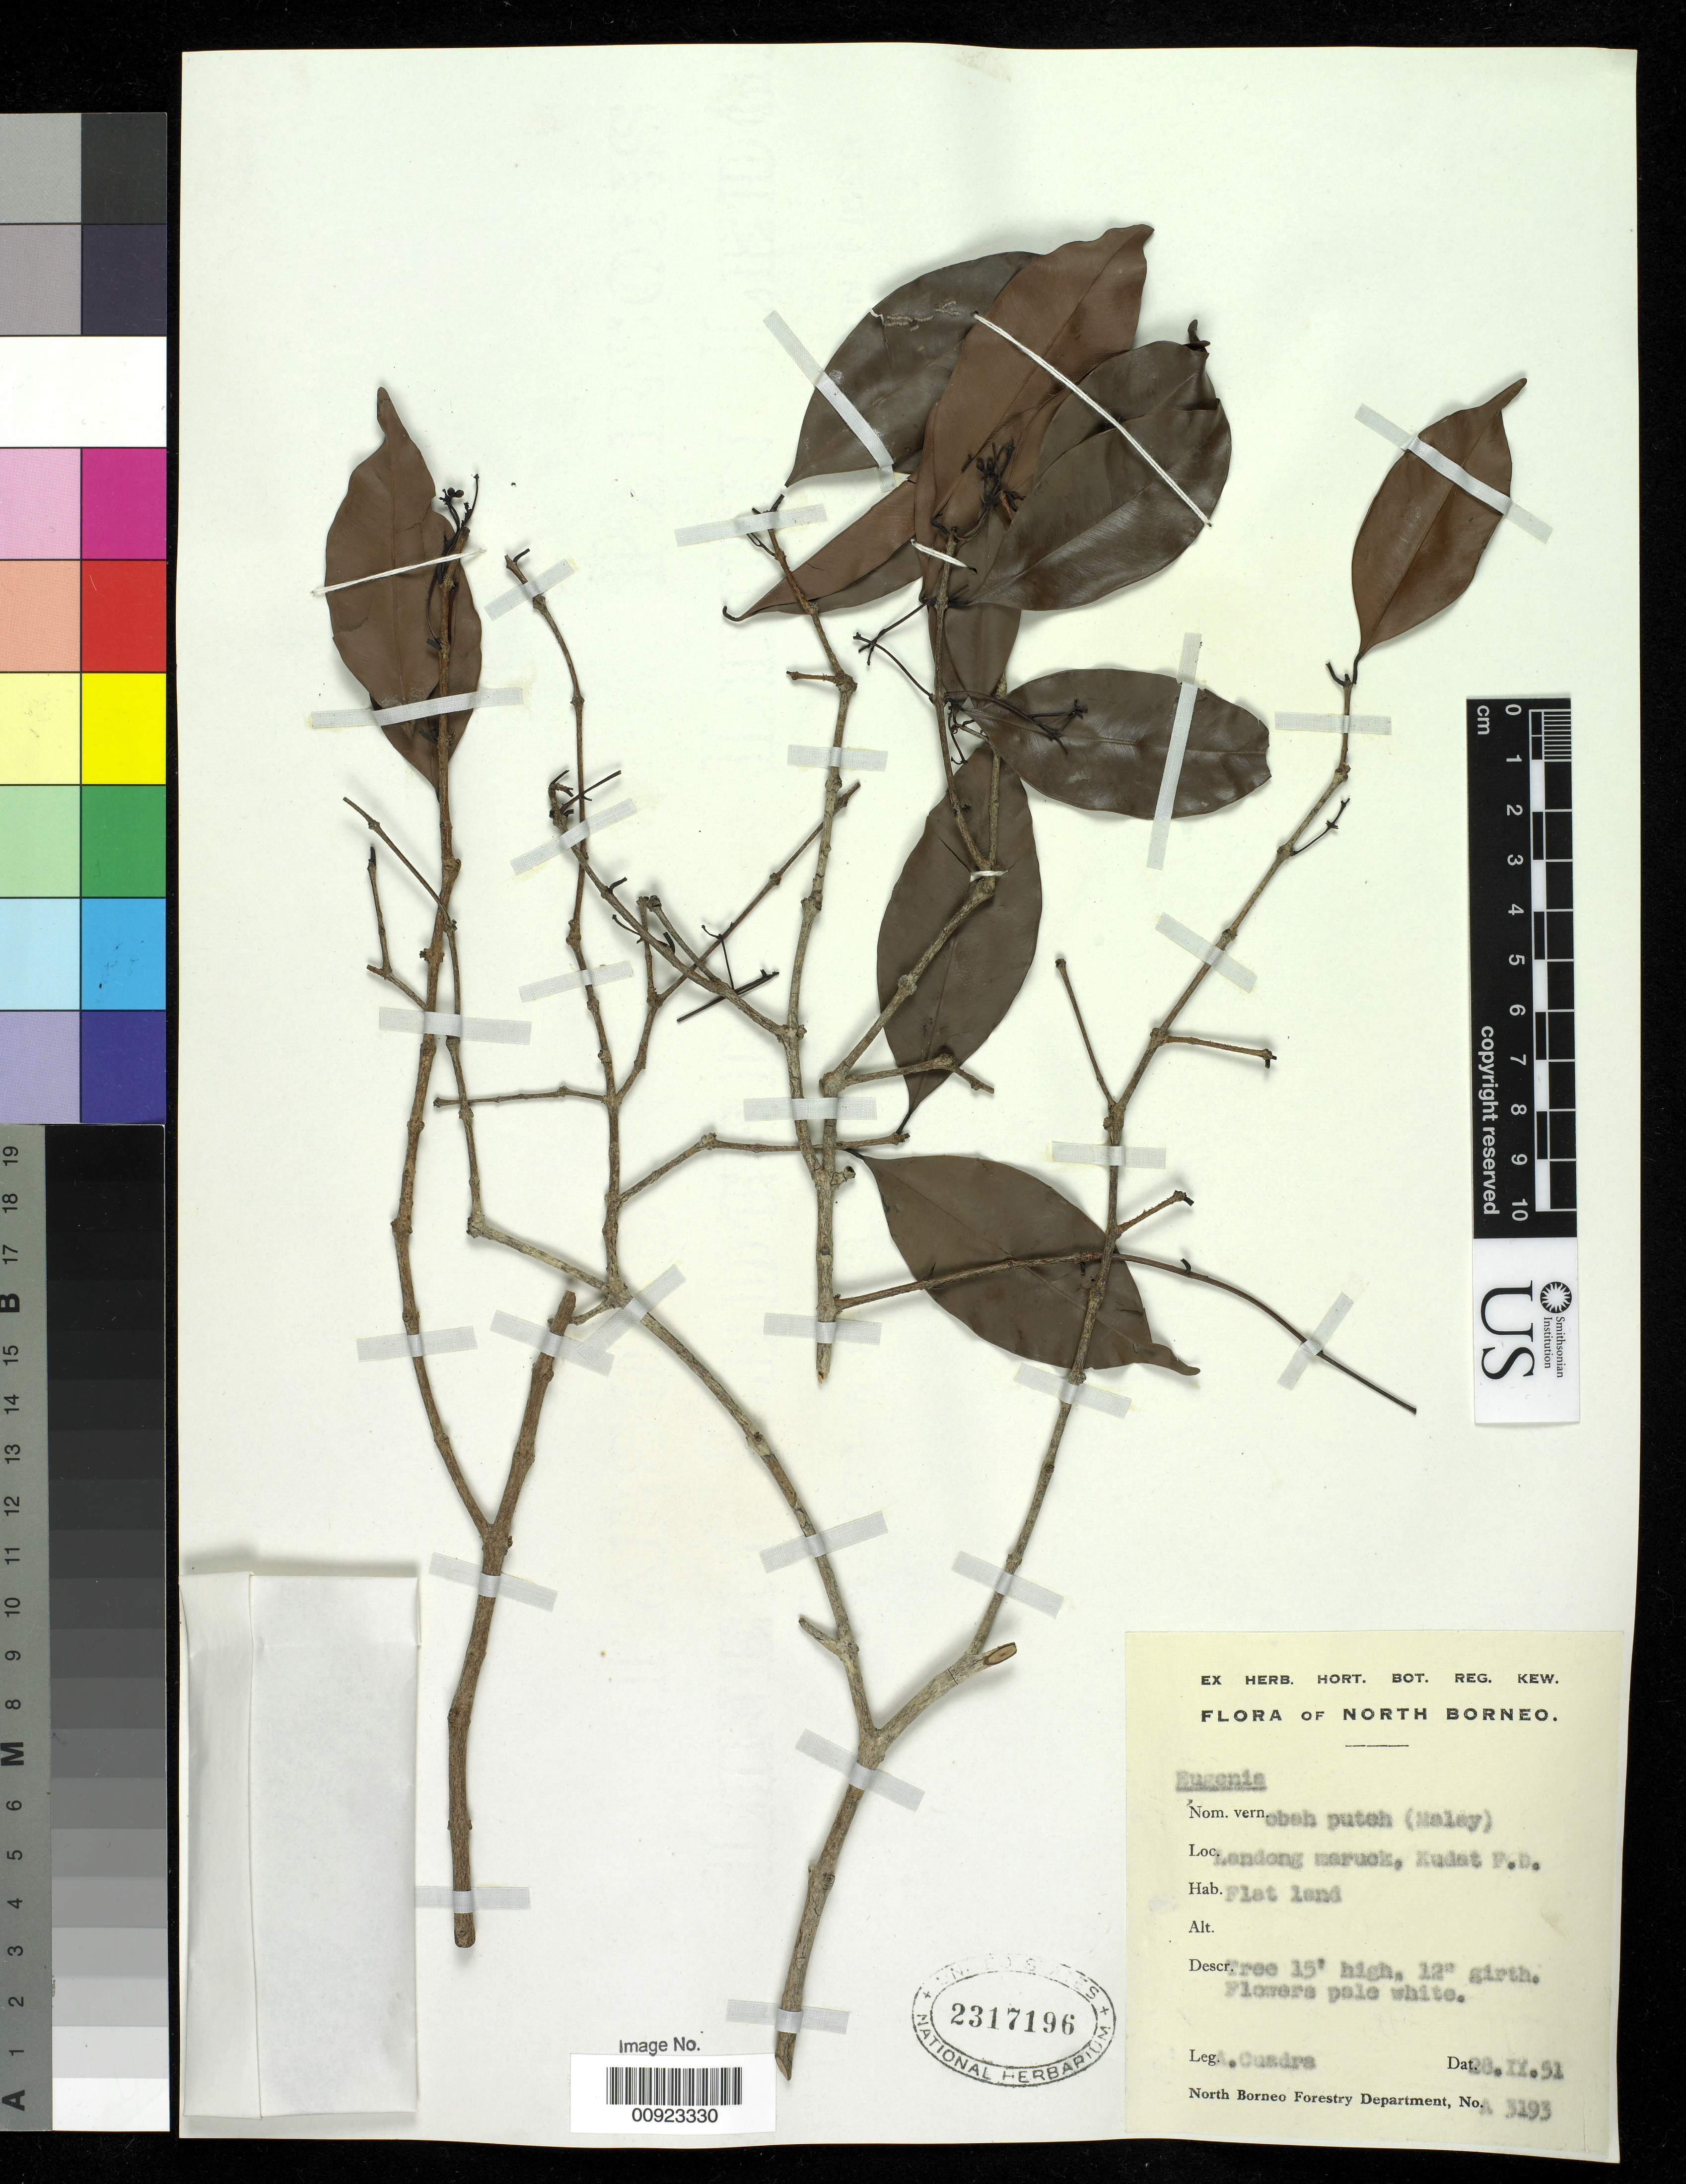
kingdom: Plantae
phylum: Tracheophyta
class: Magnoliopsida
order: Myrtales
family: Myrtaceae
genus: Eugenia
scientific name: Eugenia sp.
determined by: Strong, M. T., (US), Smithsonian Institution - National Museum of Natural History (UNITED STATES)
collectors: A. Cuadra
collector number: A 3193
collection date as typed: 28 Sep 1951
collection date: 1951-09-28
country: Malaysia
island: Borneo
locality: Kudat F.D., Landong maruck.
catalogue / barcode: US 2317196